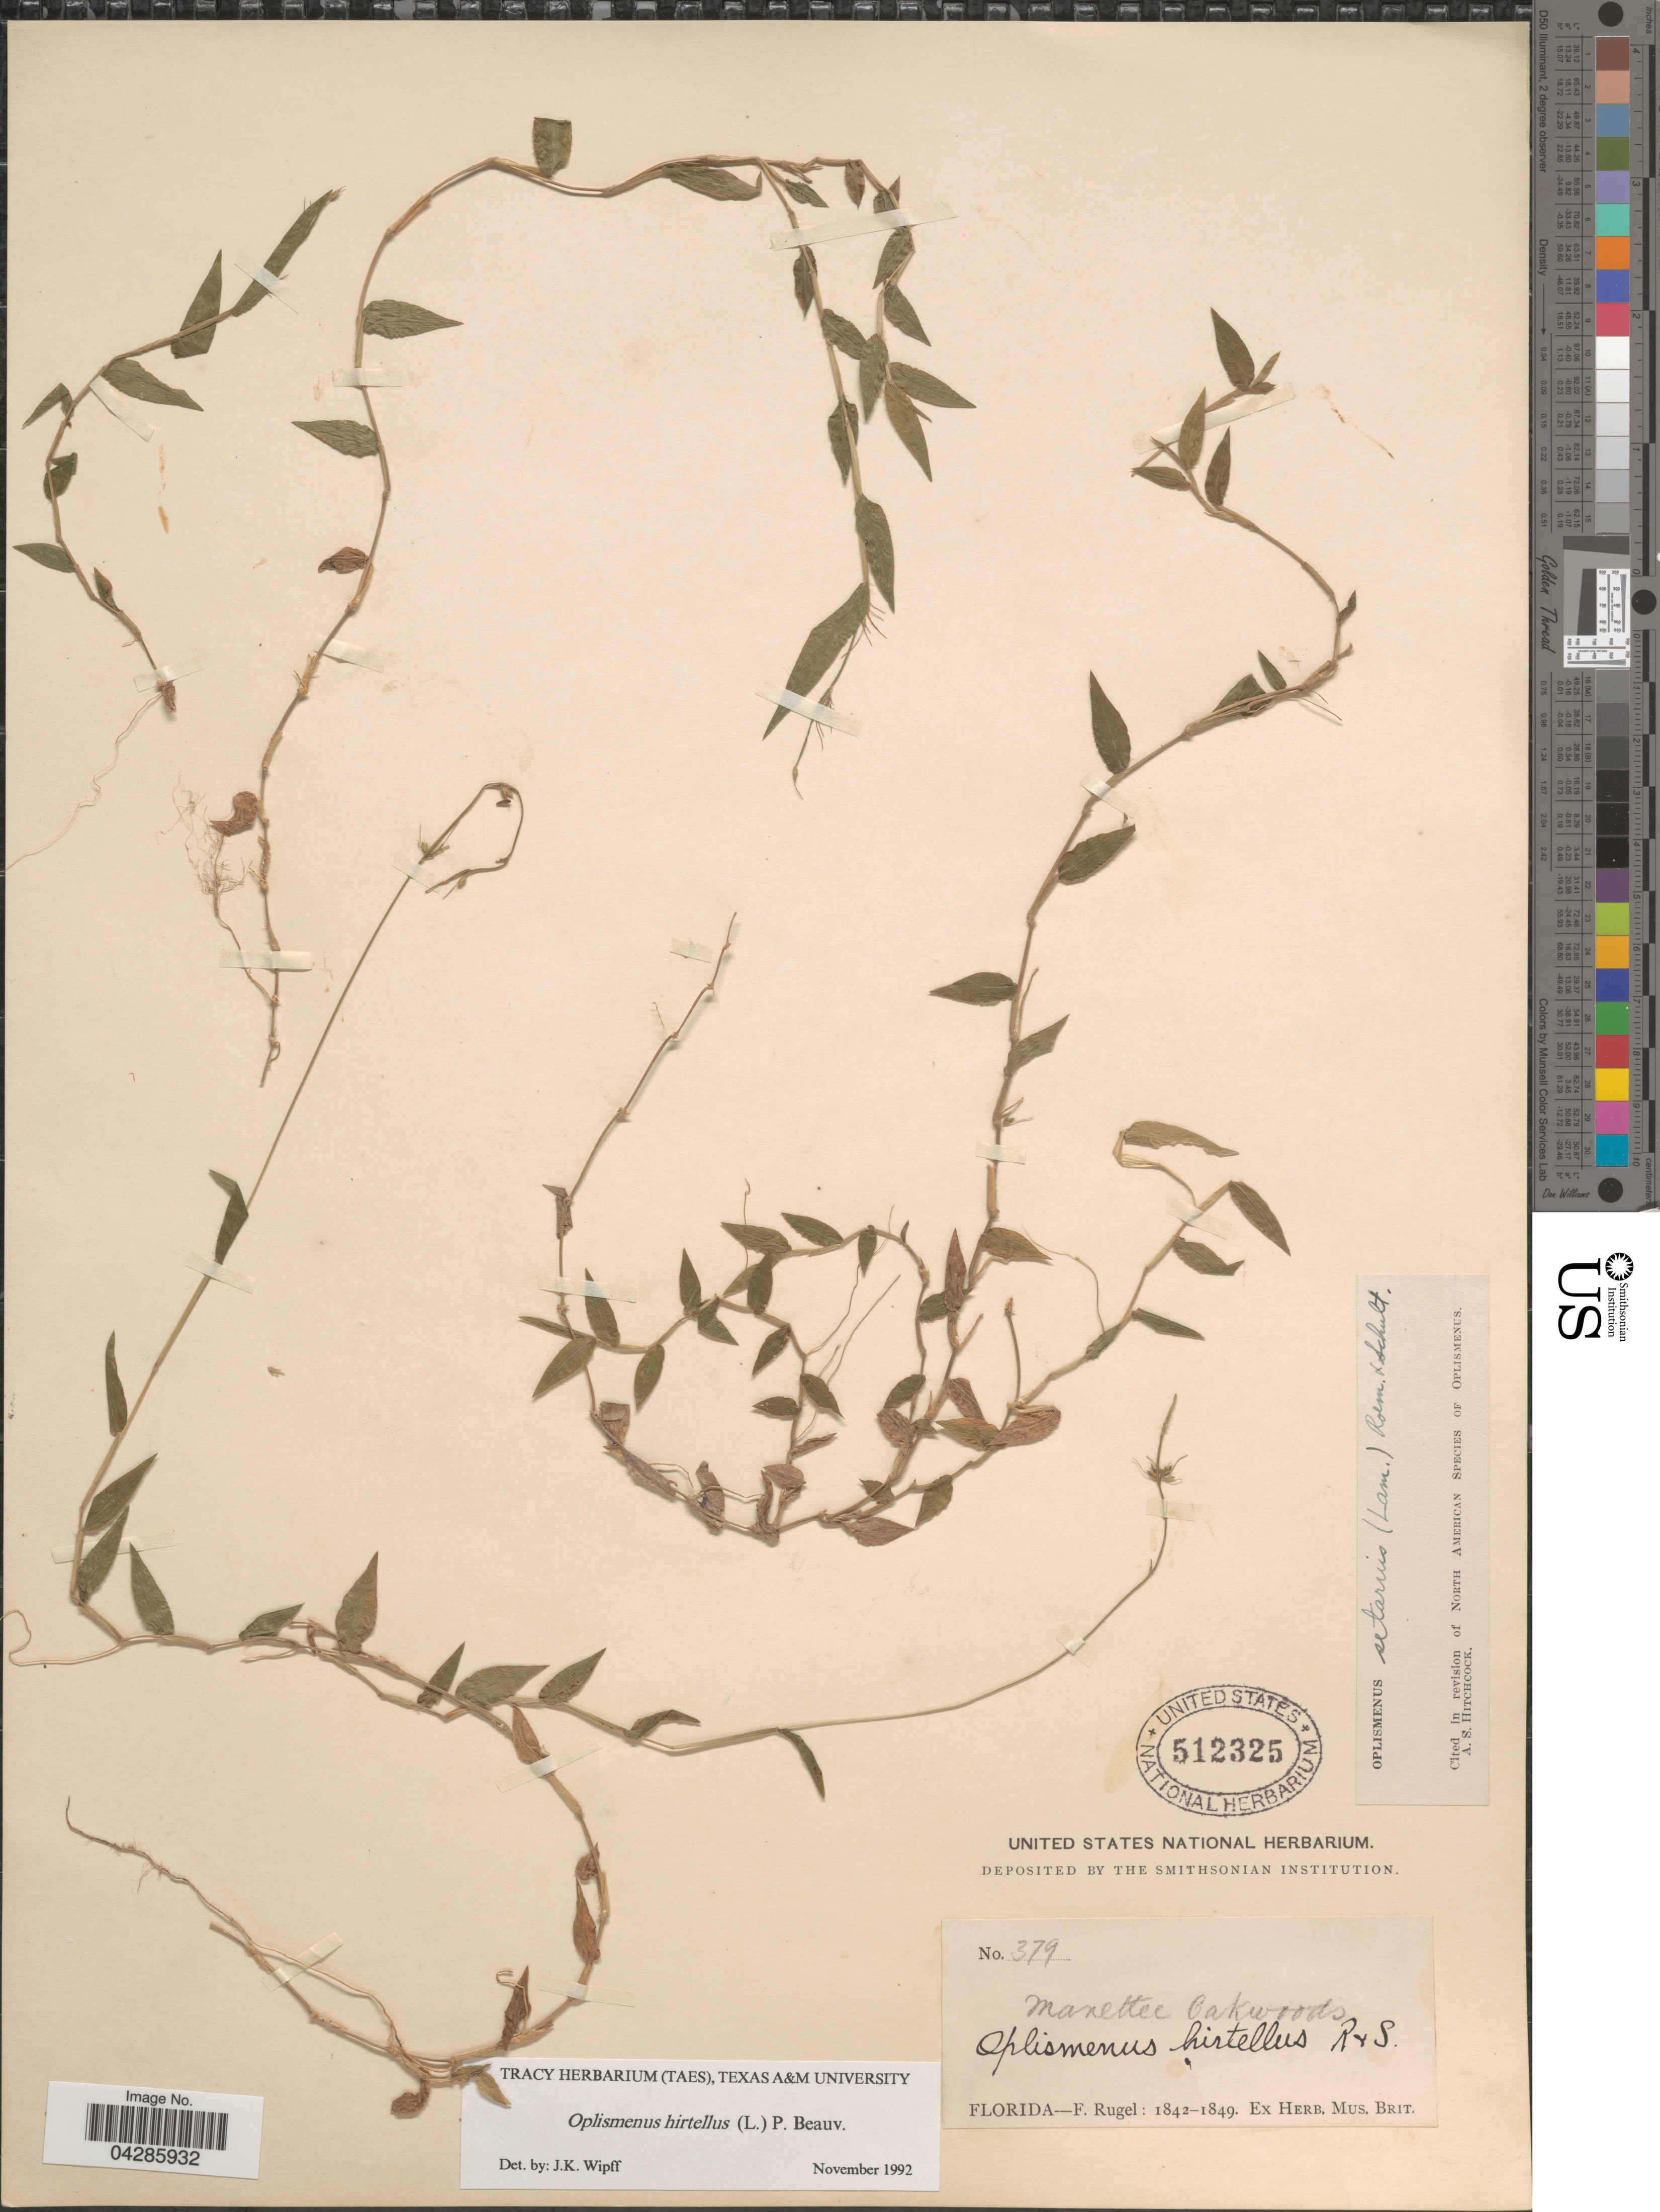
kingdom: Plantae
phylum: Tracheophyta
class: Liliopsida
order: Poales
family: Poaceae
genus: Oplismenus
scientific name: Oplismenus hirtellus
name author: (L.) P. Beauv.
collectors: F. Rugel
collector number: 379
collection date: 1842/1849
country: United States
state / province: Florida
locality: Manettee Oakwoods.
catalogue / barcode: US 512325